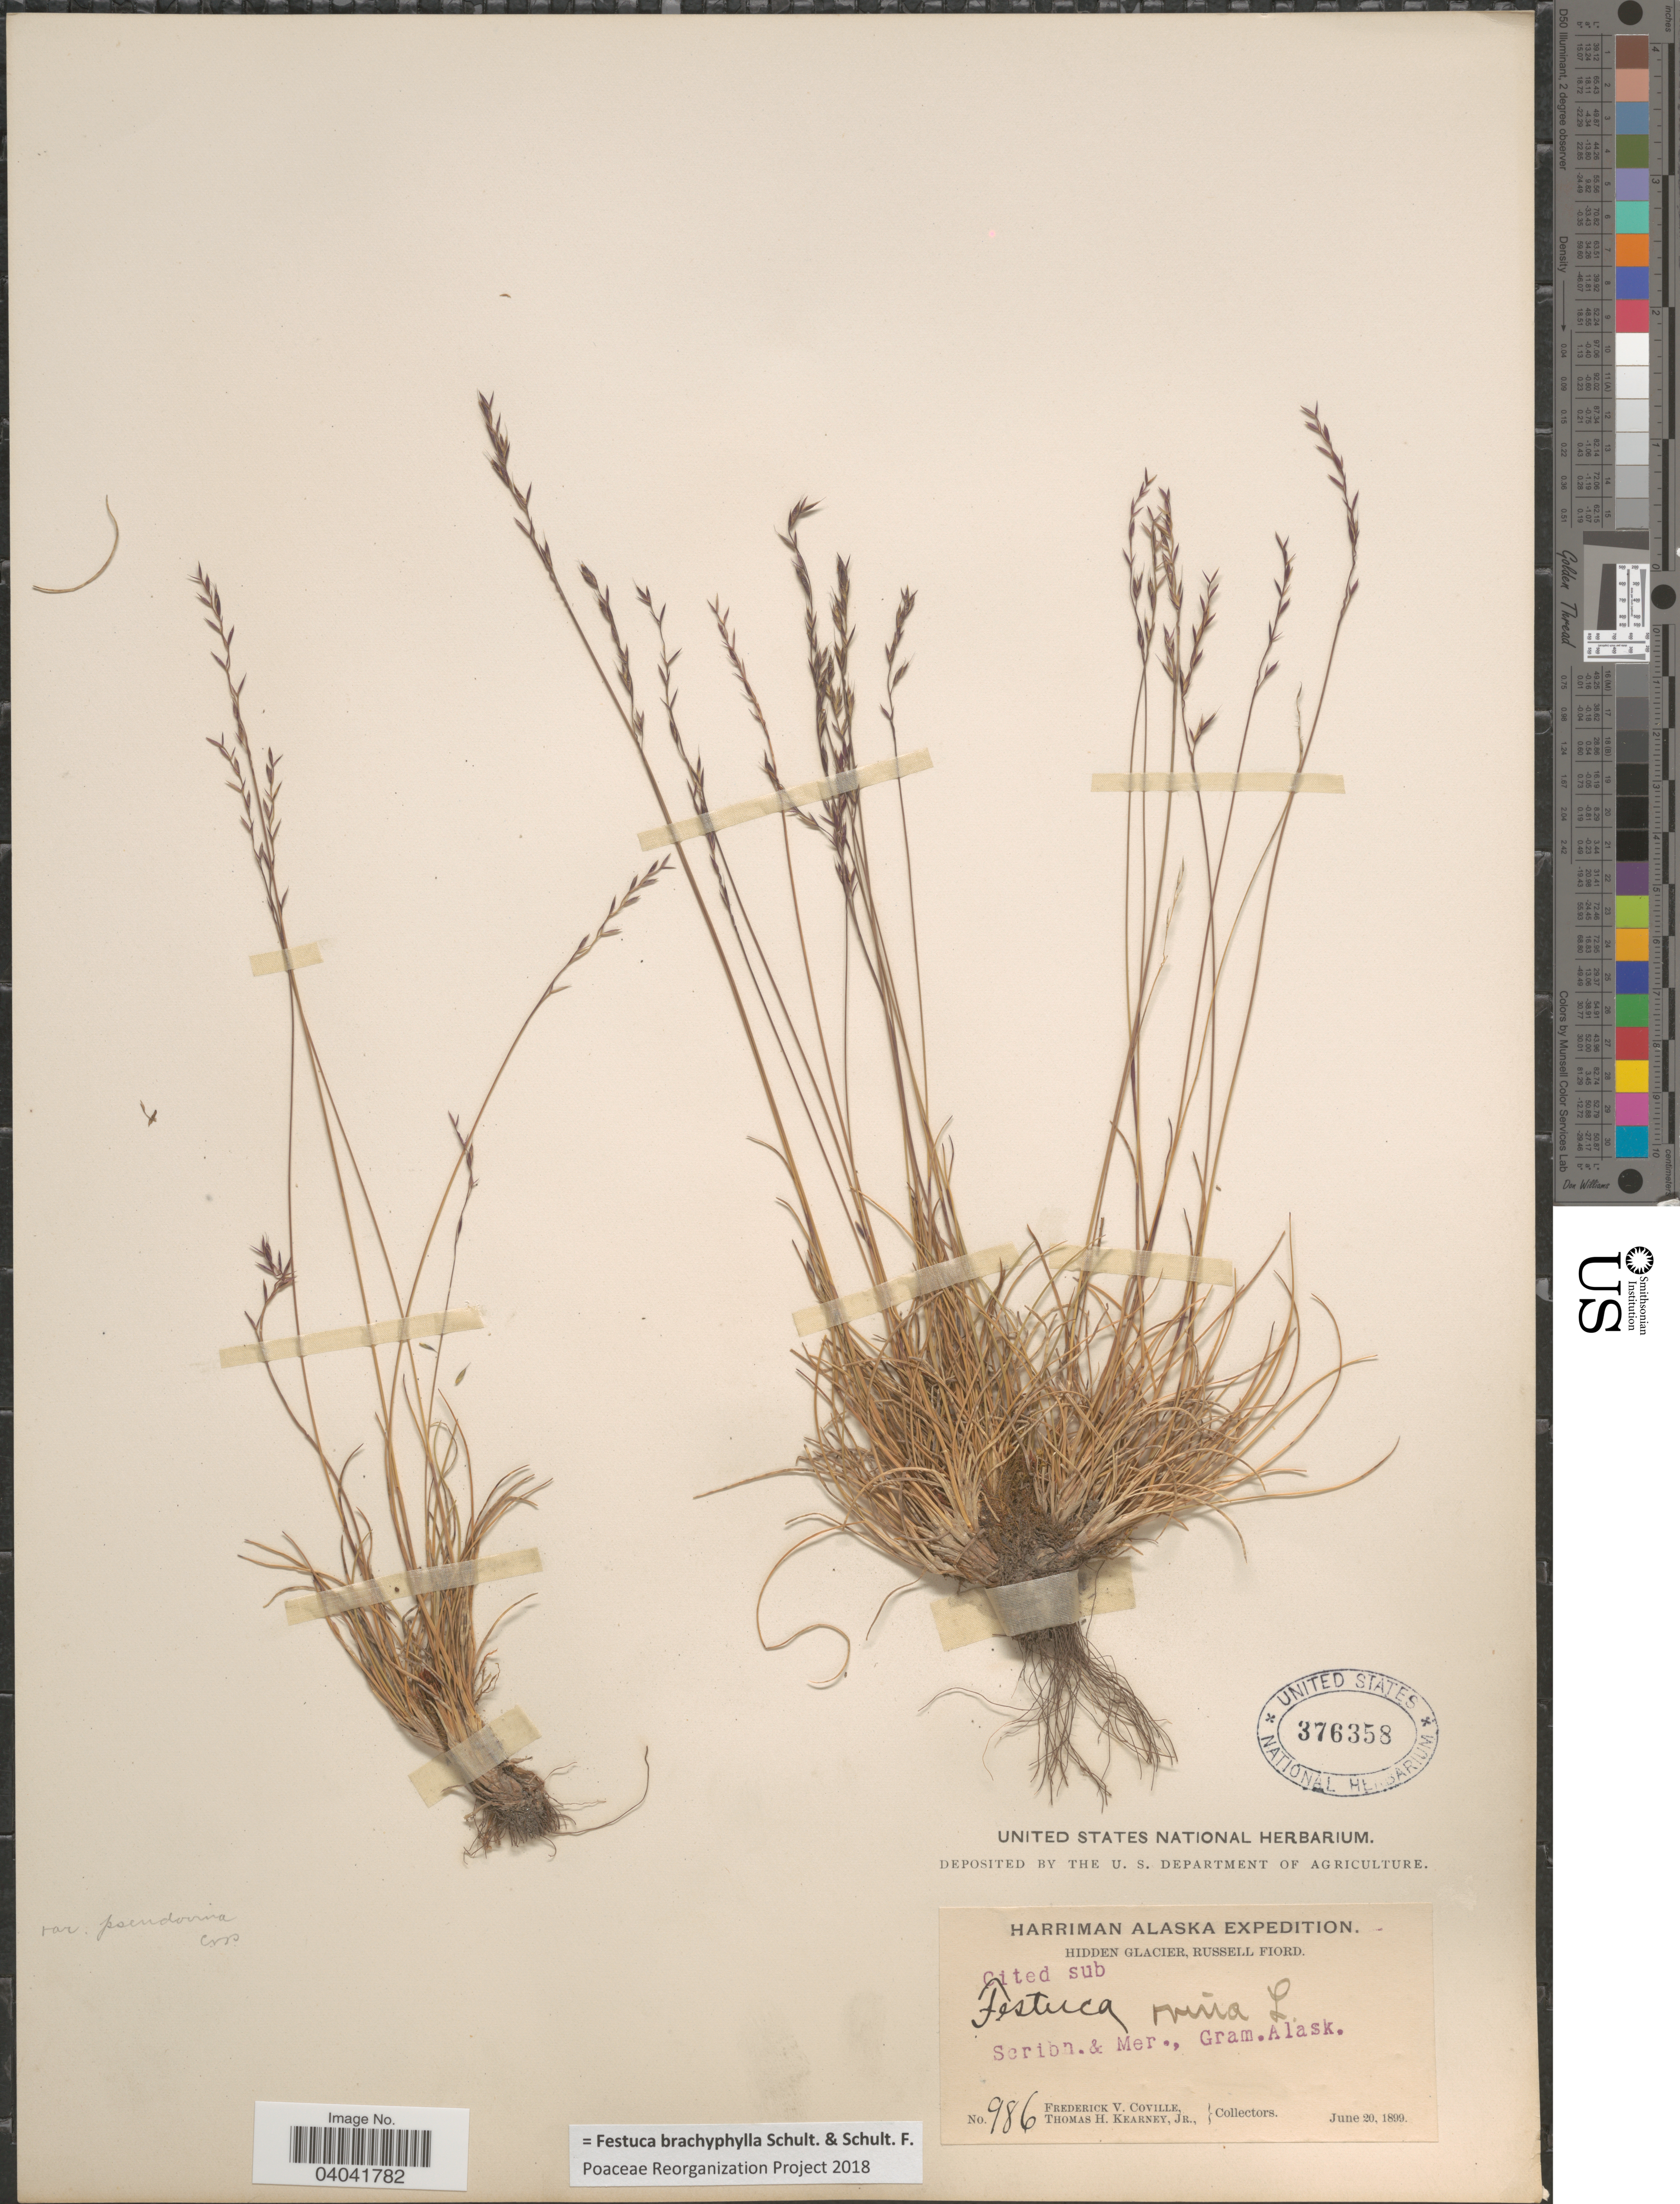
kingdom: Plantae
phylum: Tracheophyta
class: Liliopsida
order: Poales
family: Poaceae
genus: Festuca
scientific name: Festuca brachyphylla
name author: Schult. & Schult. f.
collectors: F. V. Coville & T. H. Kearney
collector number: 986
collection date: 1899-06-20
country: United States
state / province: Alaska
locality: Hidden Glacier, Russell Fiord.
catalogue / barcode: US 376358